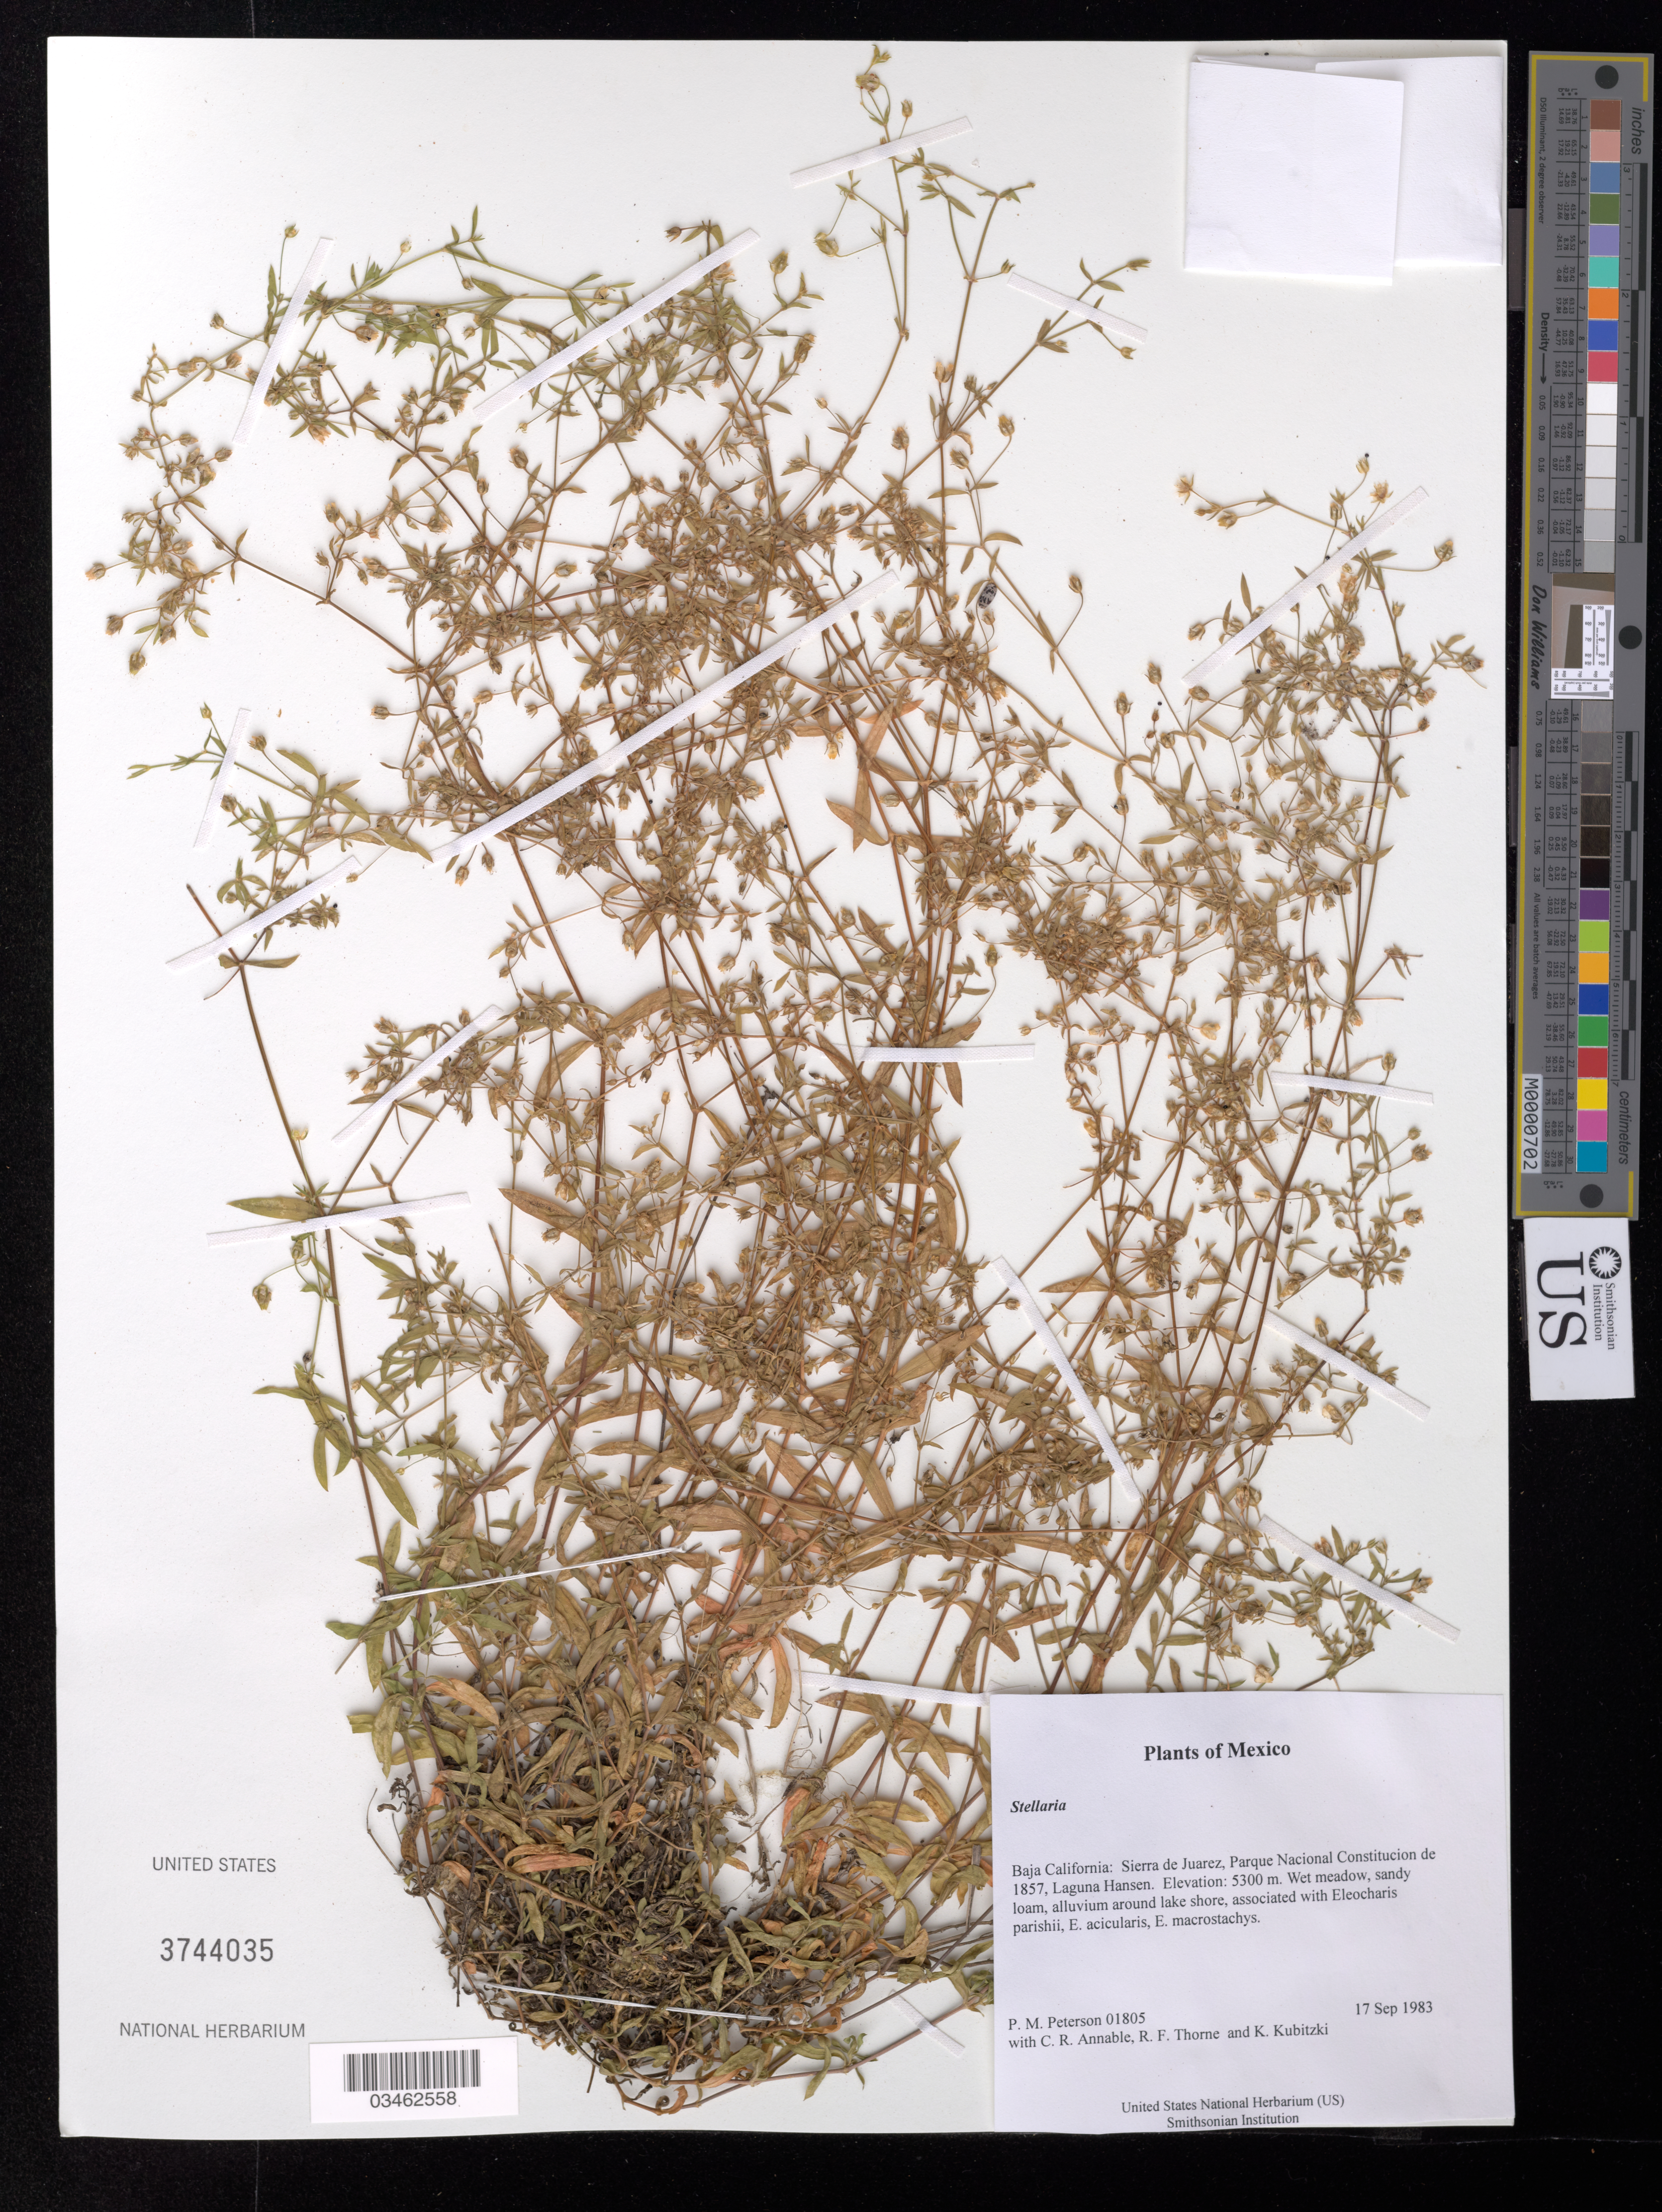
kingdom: Plantae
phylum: Tracheophyta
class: Magnoliopsida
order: Caryophyllales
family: Caryophyllaceae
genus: Stellaria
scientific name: Stellaria sp.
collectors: P. M. Peterson, C. R. Annable, R. F. Thorne & K. Kubitzki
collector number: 01805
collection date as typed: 17 Sep 1983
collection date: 1983-09-17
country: Mexico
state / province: Baja California Norte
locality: Sierra de Juarez, Parque Nacional Constitucion de 1857, Laguna Hansen.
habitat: Wet meadow, sandy loam, alluvium around lake shore, associated with Eleocharis parishii, E. acicularis, E. macrostachys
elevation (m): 5300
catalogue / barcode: US 3744035